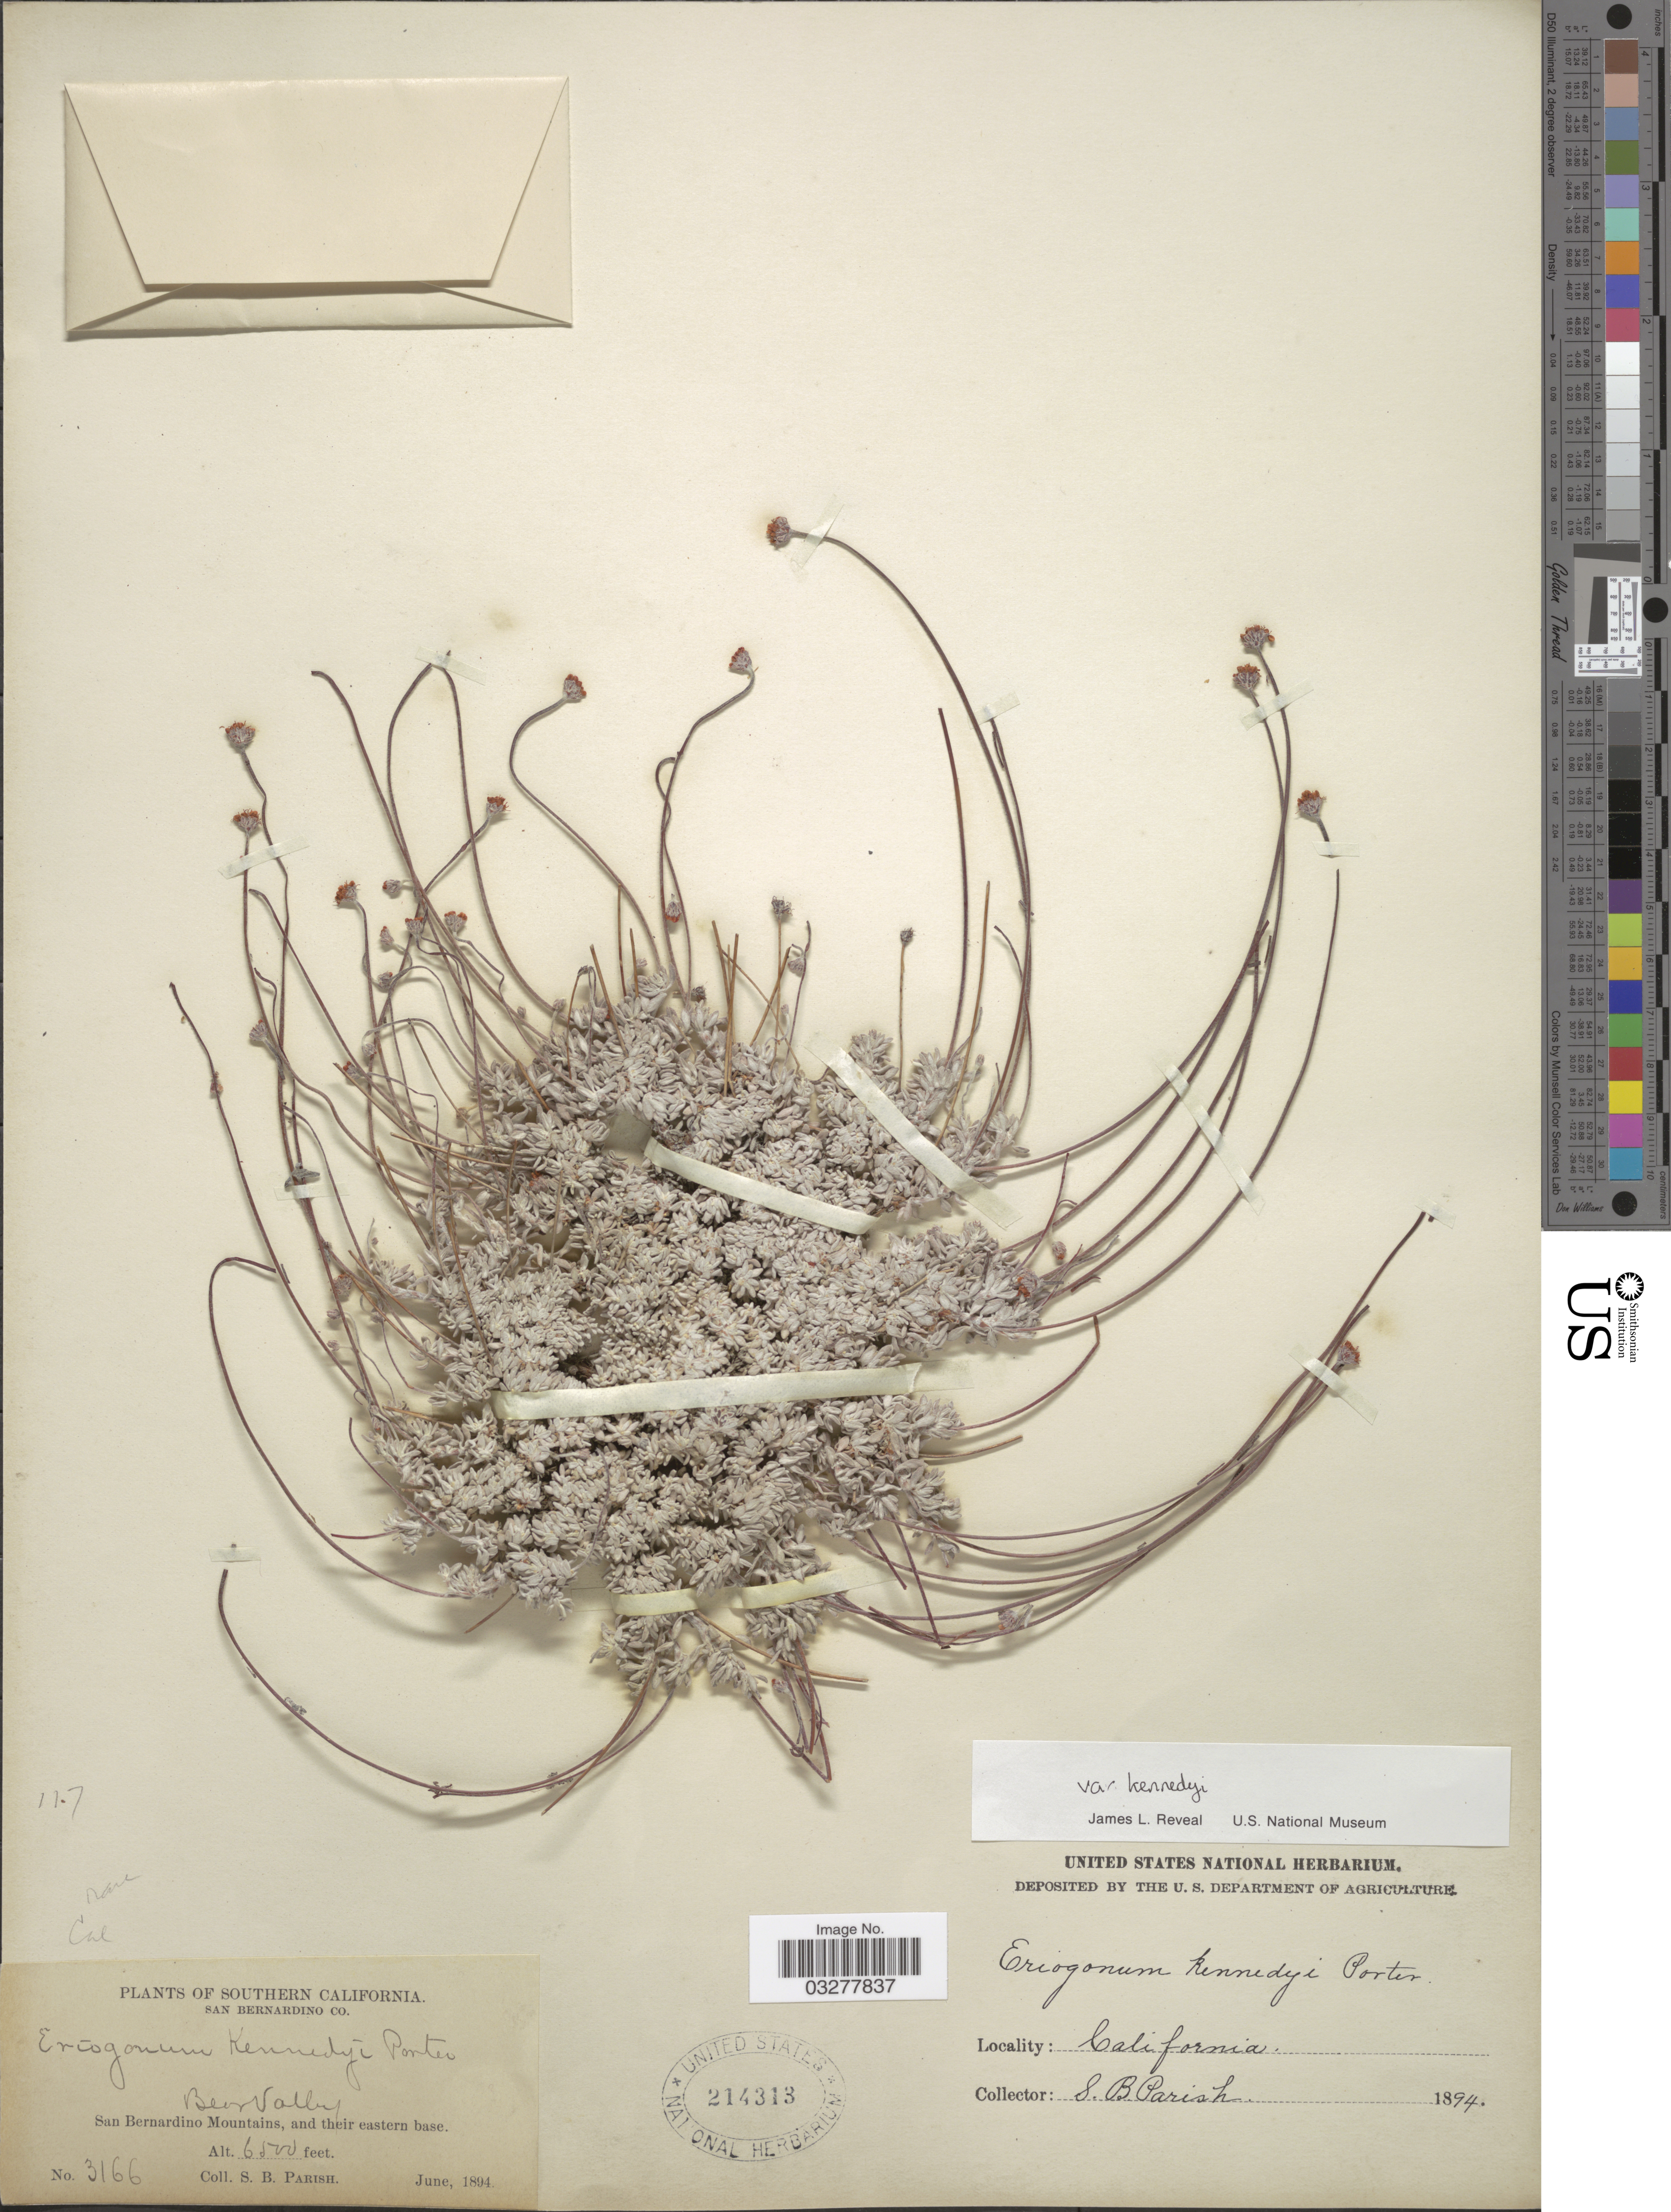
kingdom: Plantae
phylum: Tracheophyta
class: Magnoliopsida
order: Caryophyllales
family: Polygonaceae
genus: Eriogonum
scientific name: Eriogonum kennedyi var. kennedyi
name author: Porter ex S. Watson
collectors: S. B. Parish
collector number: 3166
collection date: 1894-06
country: United States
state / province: California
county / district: San Bernardino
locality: Southern California. San Bernardino Co. Bear Valley. San Bernardino Mountains, and their eastern base.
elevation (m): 1981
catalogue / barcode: US 214313